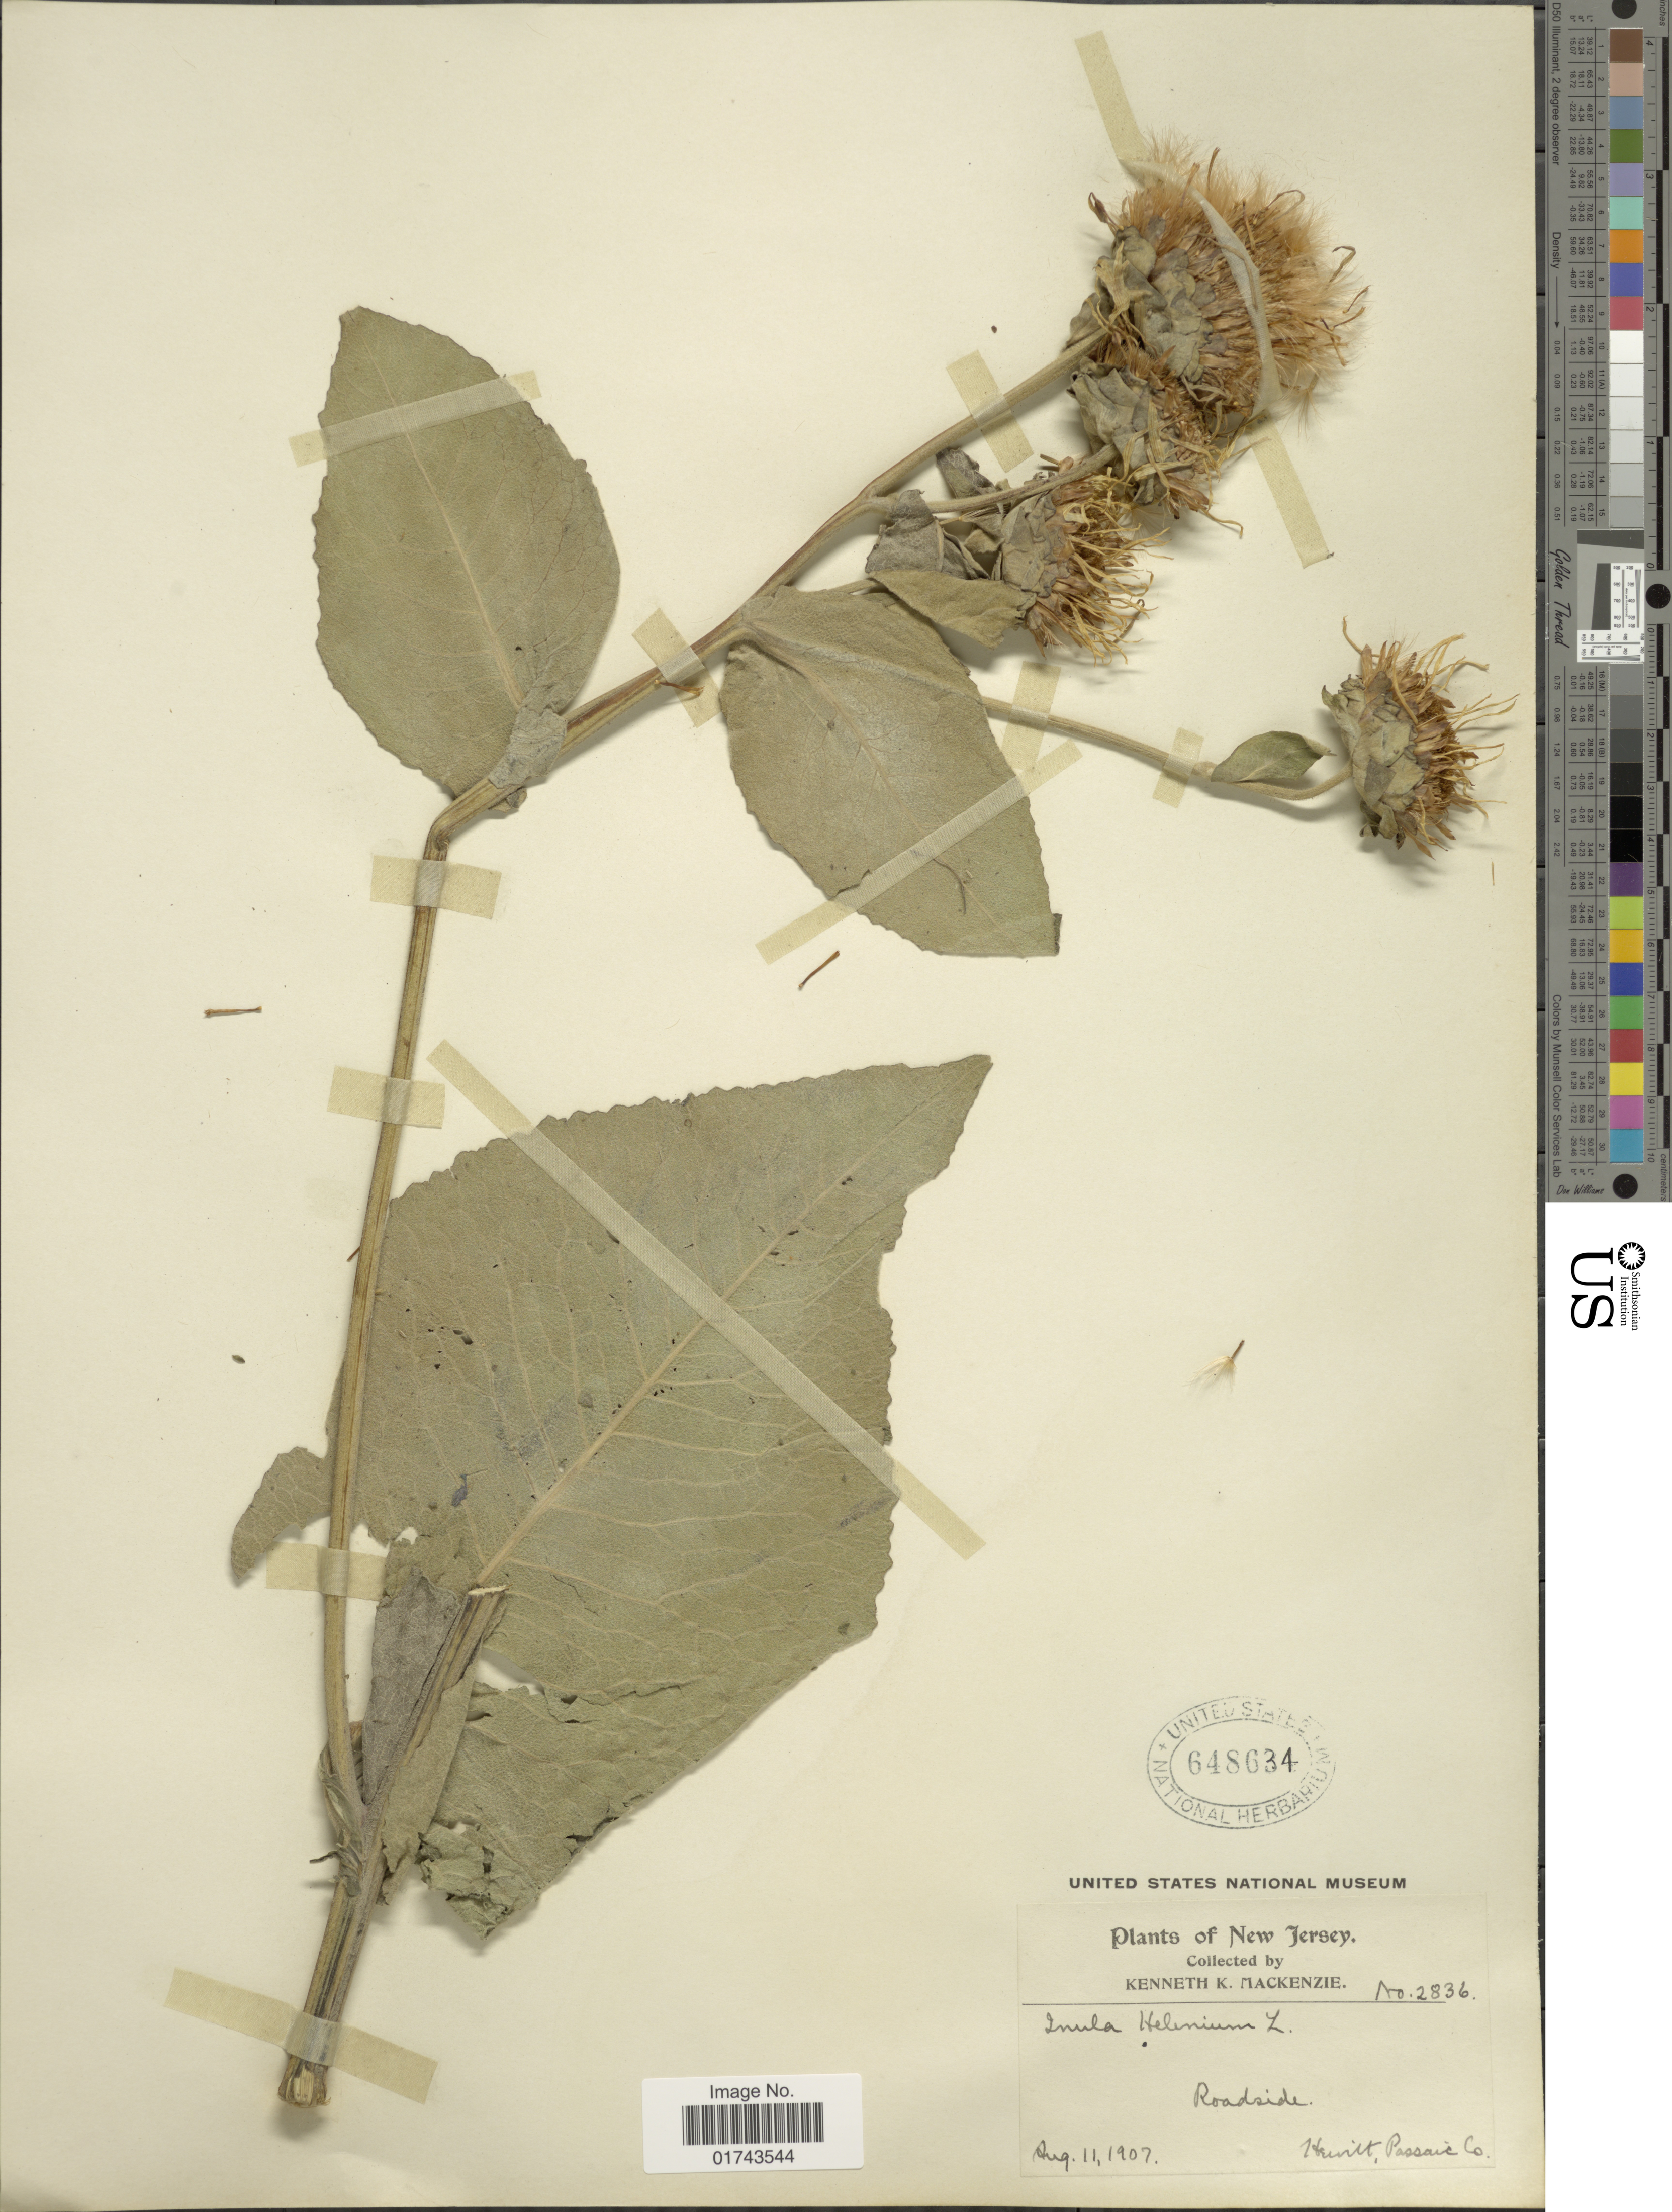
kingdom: Plantae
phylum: Tracheophyta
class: Magnoliopsida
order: Asterales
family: Asteraceae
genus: Inula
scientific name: Inula helenium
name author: L.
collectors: K. K. Mackenzie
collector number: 2836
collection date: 1907-08-11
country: United States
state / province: New Jersey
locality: Hewitt, Passaic Co.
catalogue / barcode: US 648634